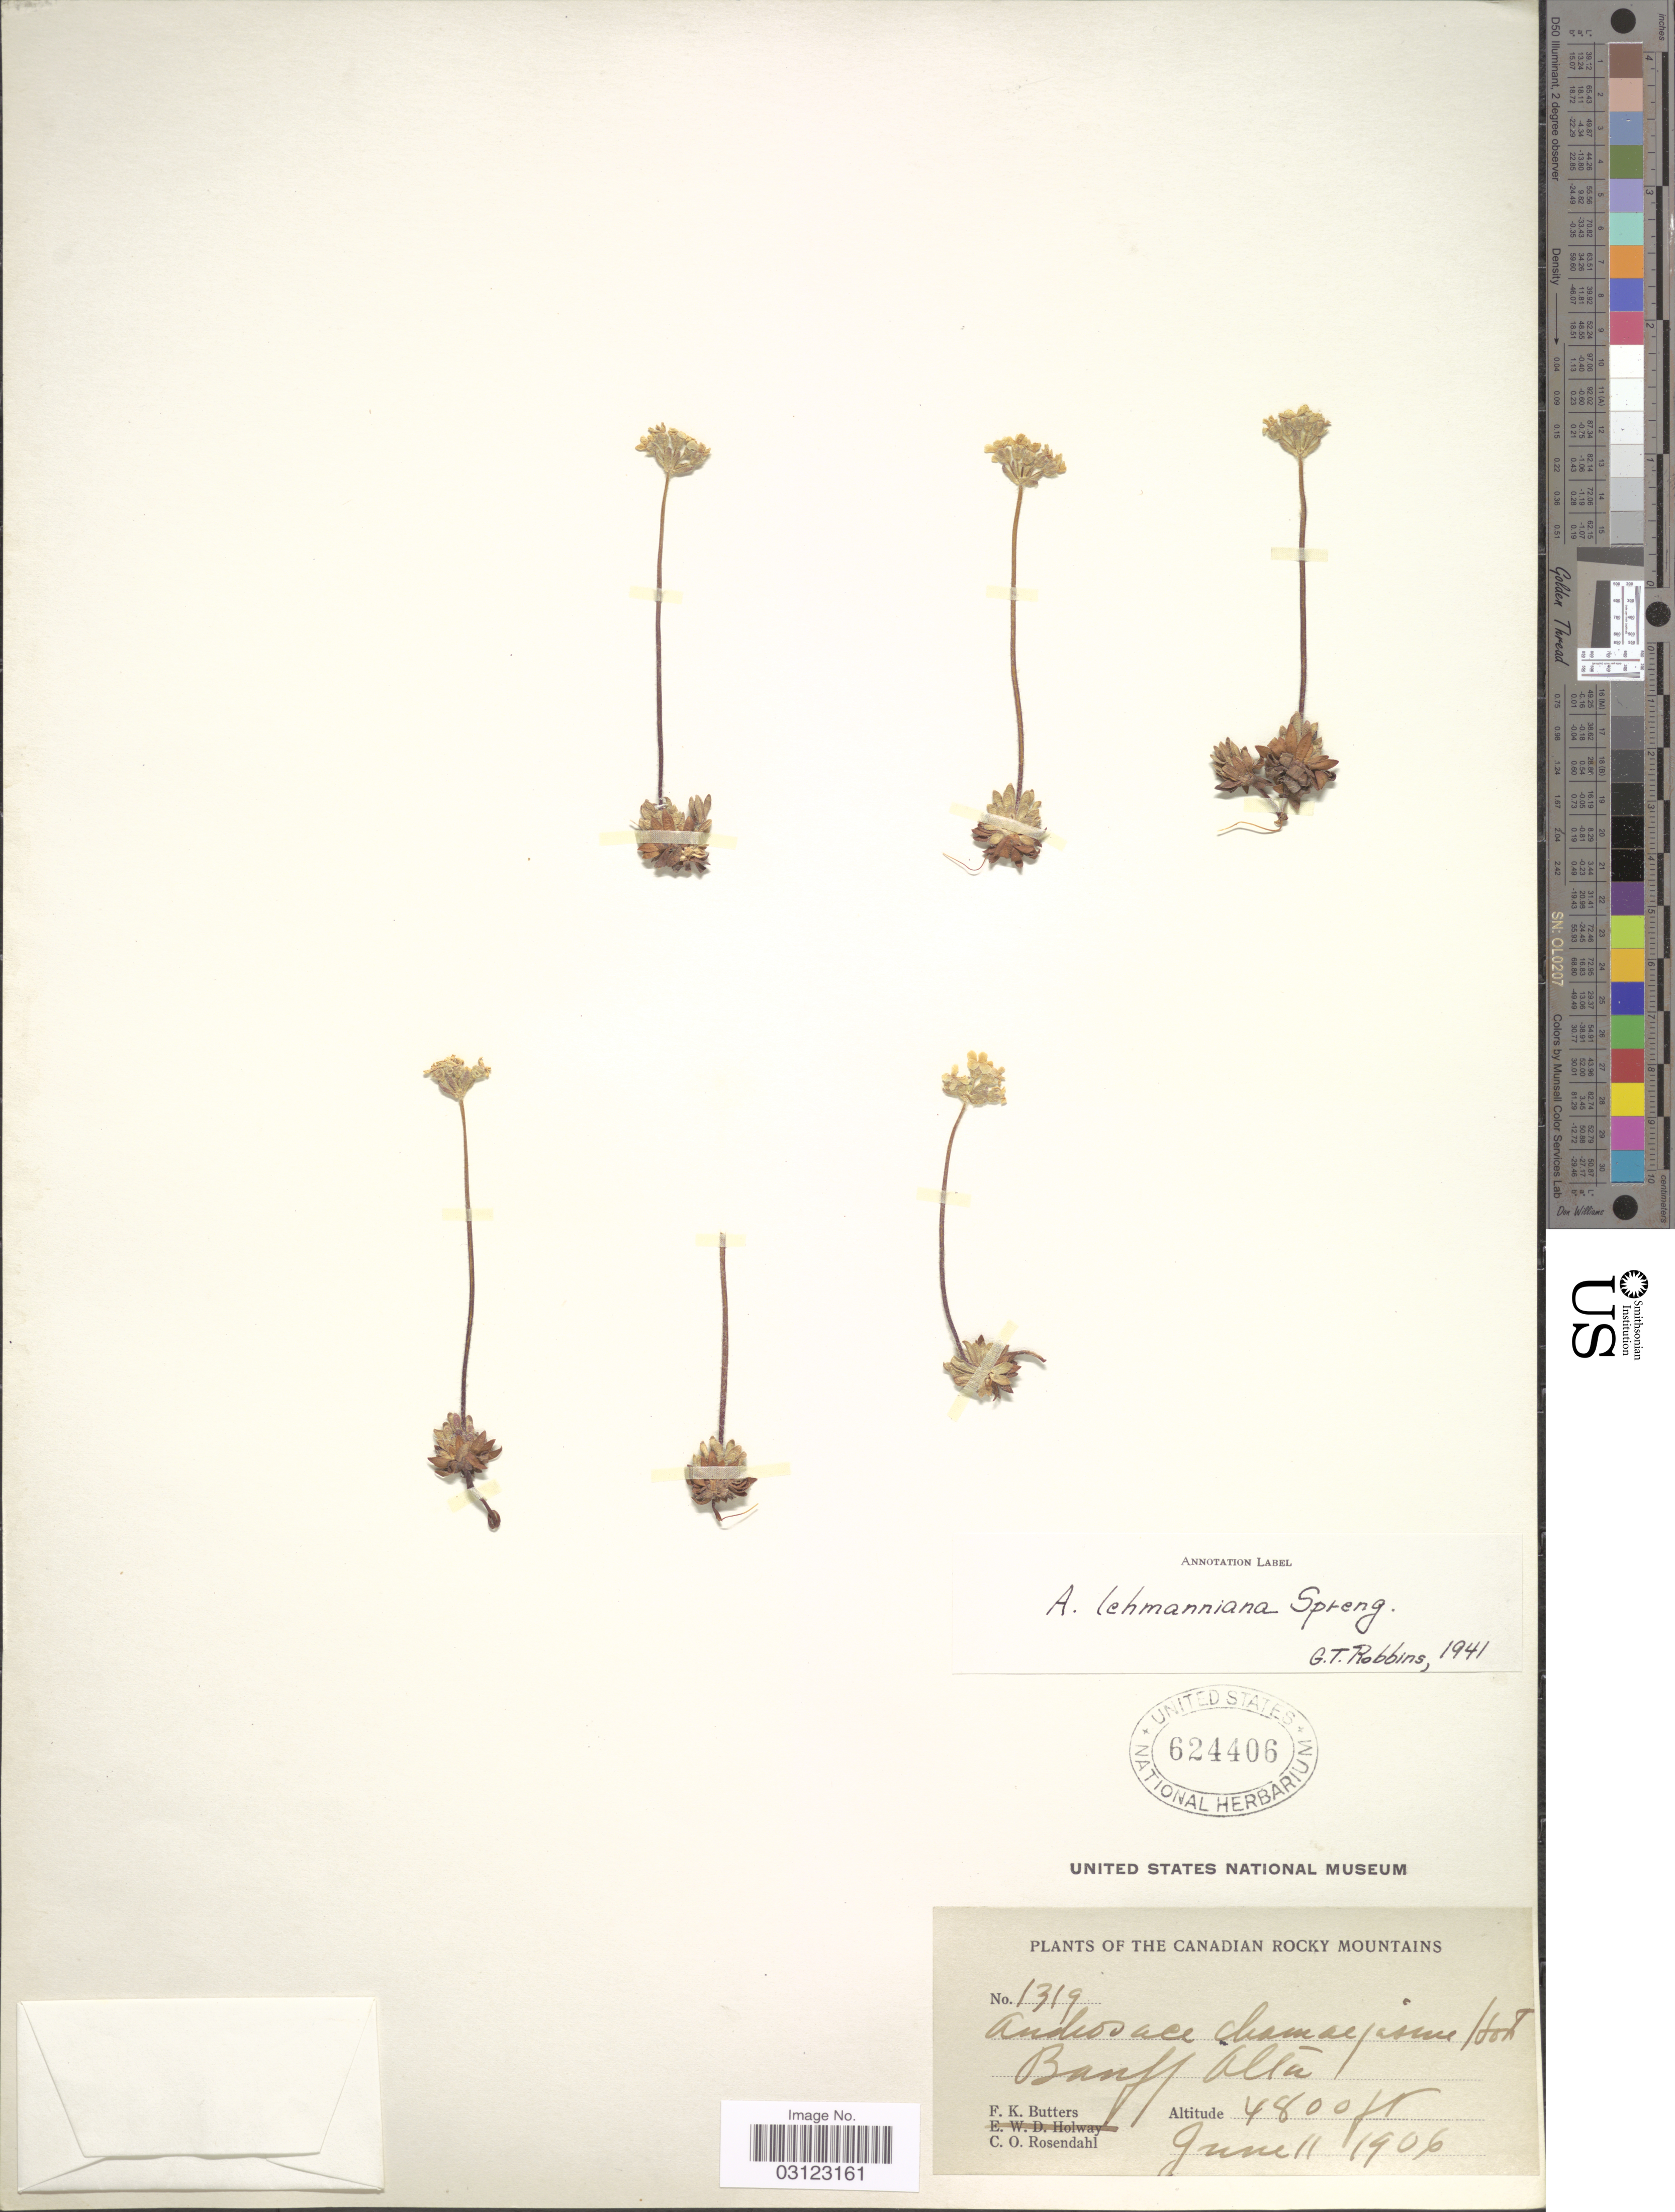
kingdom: Plantae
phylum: Tracheophyta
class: Magnoliopsida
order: Ericales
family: Primulaceae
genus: Androsace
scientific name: Androsace lehmanniana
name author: Spreng.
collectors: F. K. Butters & C. O. Rosendahl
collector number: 1319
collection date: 1906-06-11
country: Canada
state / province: Alberta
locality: The Canadian Rocky Mountains. Banff Alta.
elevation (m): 1463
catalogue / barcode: US 624406